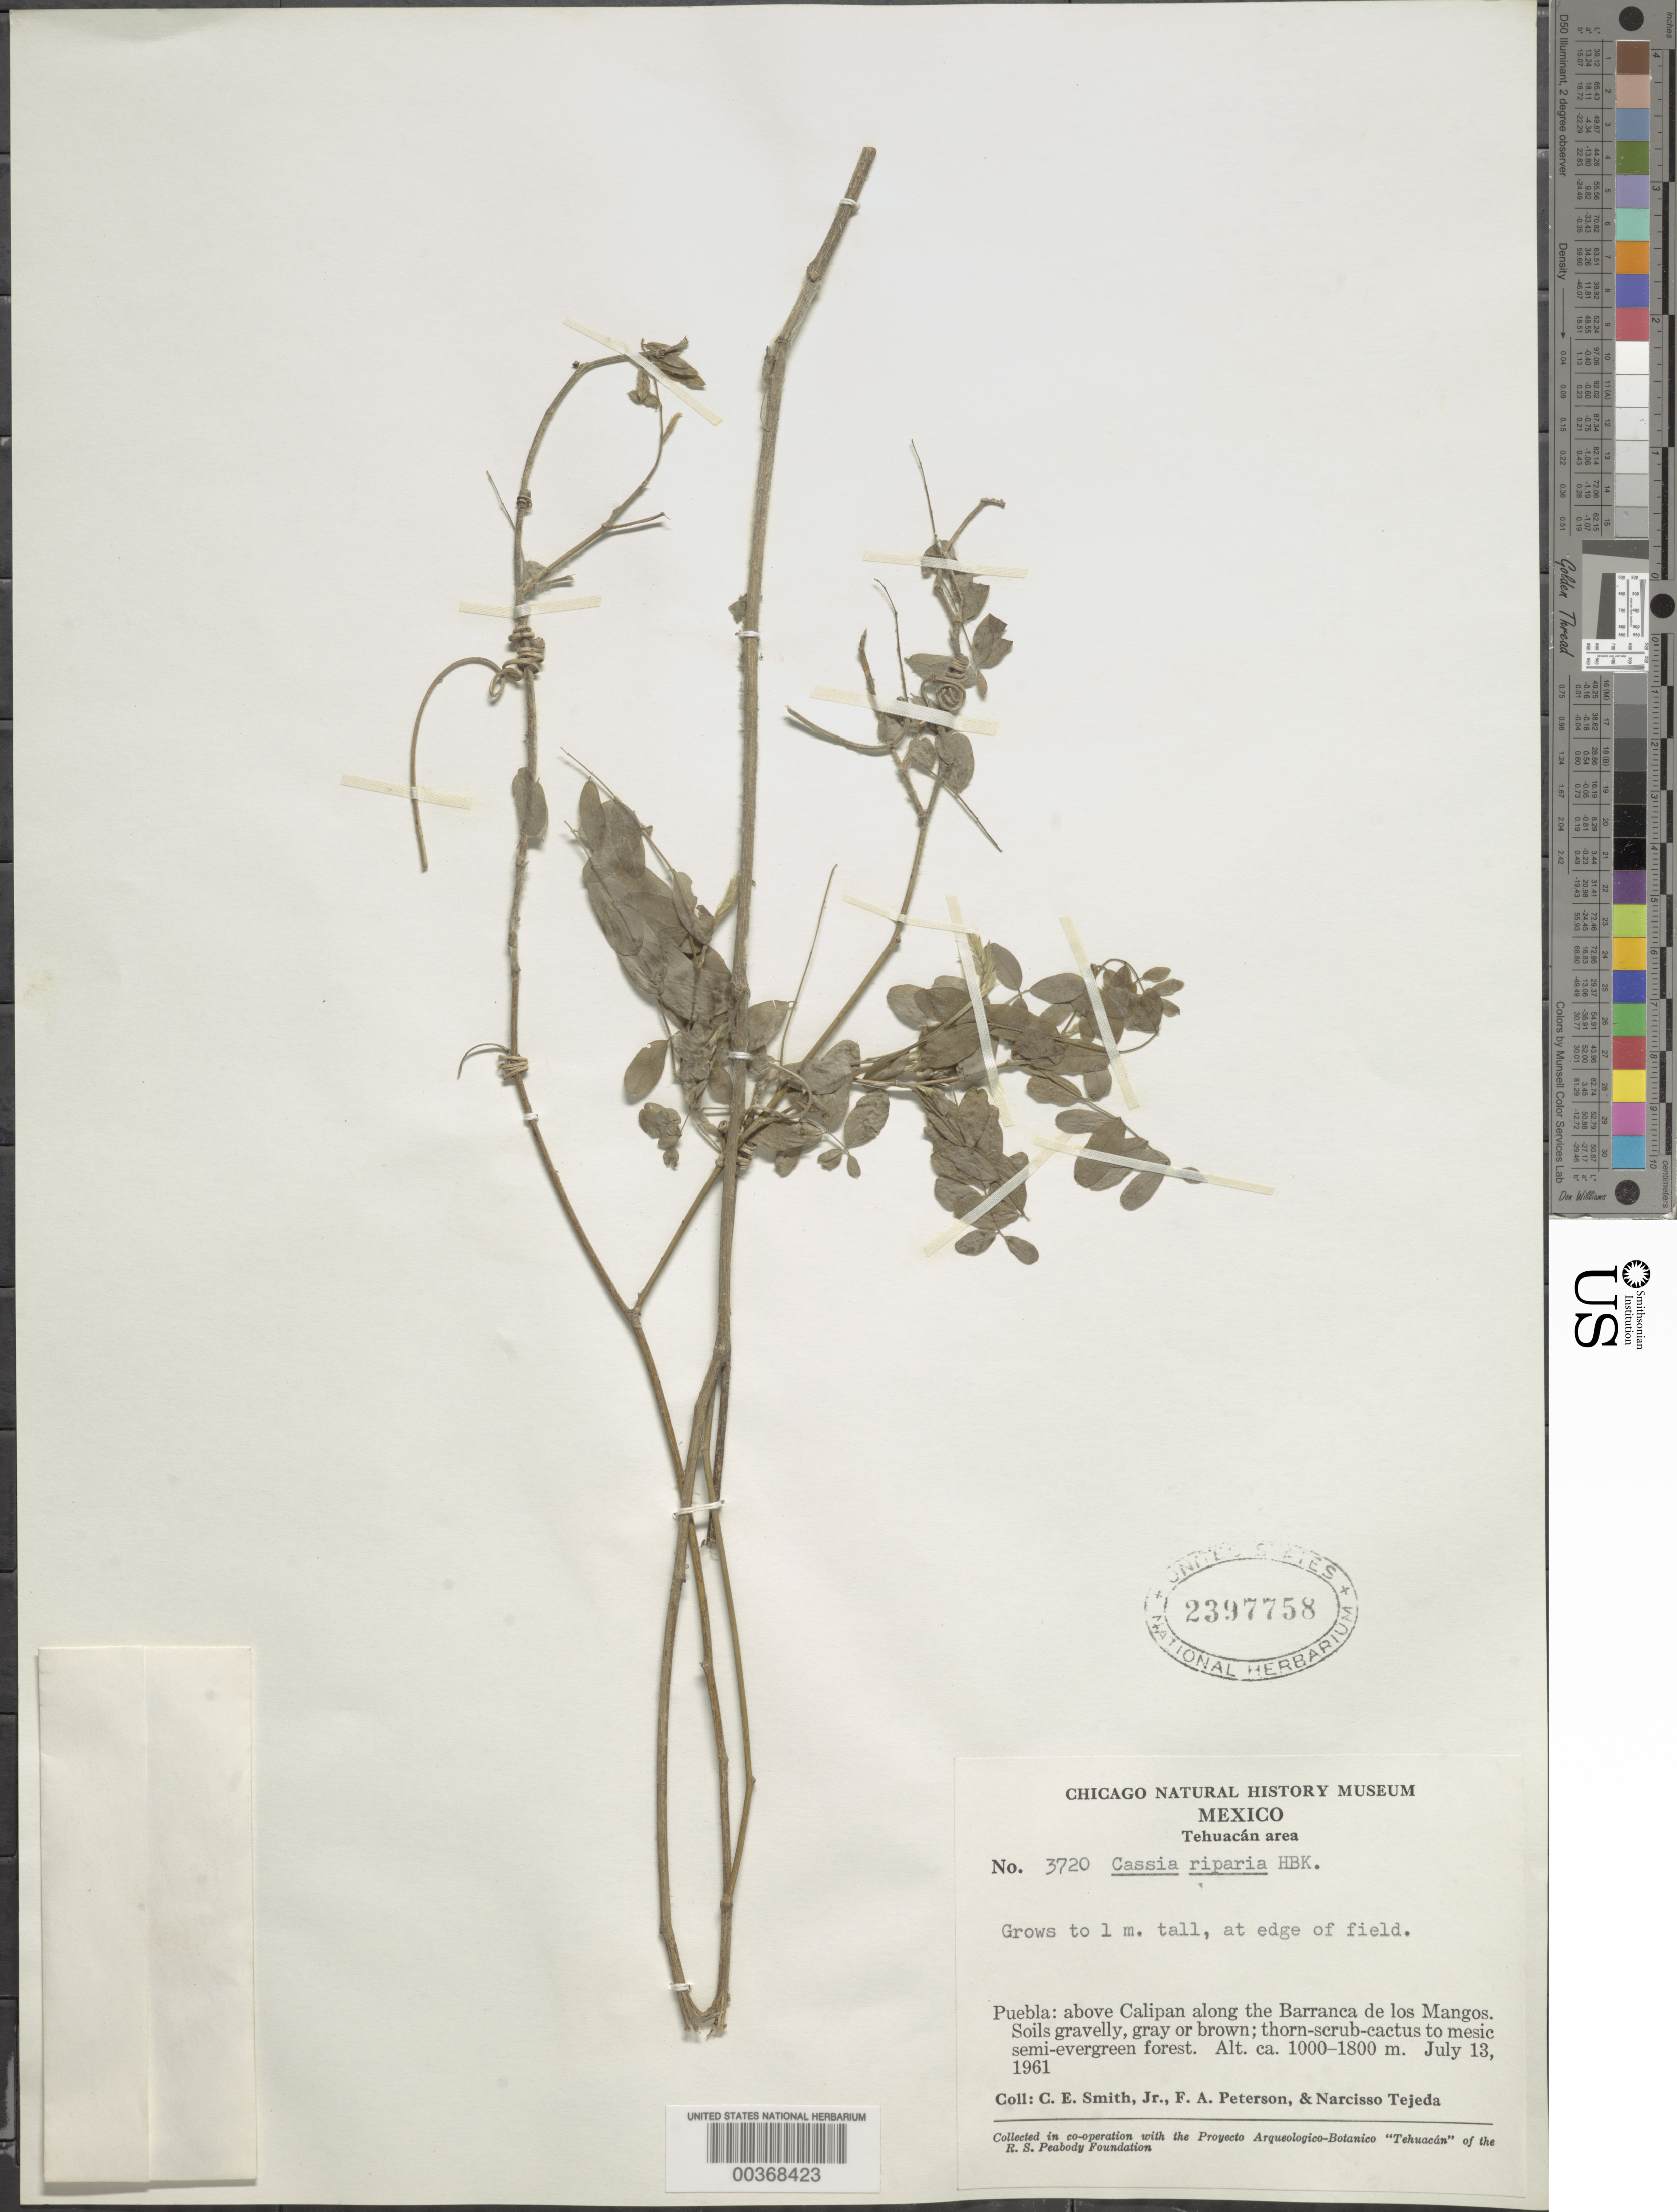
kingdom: Plantae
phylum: Tracheophyta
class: Magnoliopsida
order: Fabales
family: Fabaceae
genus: Chamaecrista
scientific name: Chamaecrista nictitans var. jaliscensis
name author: (Greenm.) H.S. Irwin & Barneby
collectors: C. E. Smith Jr., F. A. Peterson & N. Tejeda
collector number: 3720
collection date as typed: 13 Jul 1961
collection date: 1961-07-13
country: Mexico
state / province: Puebla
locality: Above Calipan along Barranca de Los Mangos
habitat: Soils gravelly, gray or brown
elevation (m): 1000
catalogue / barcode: US 2397758